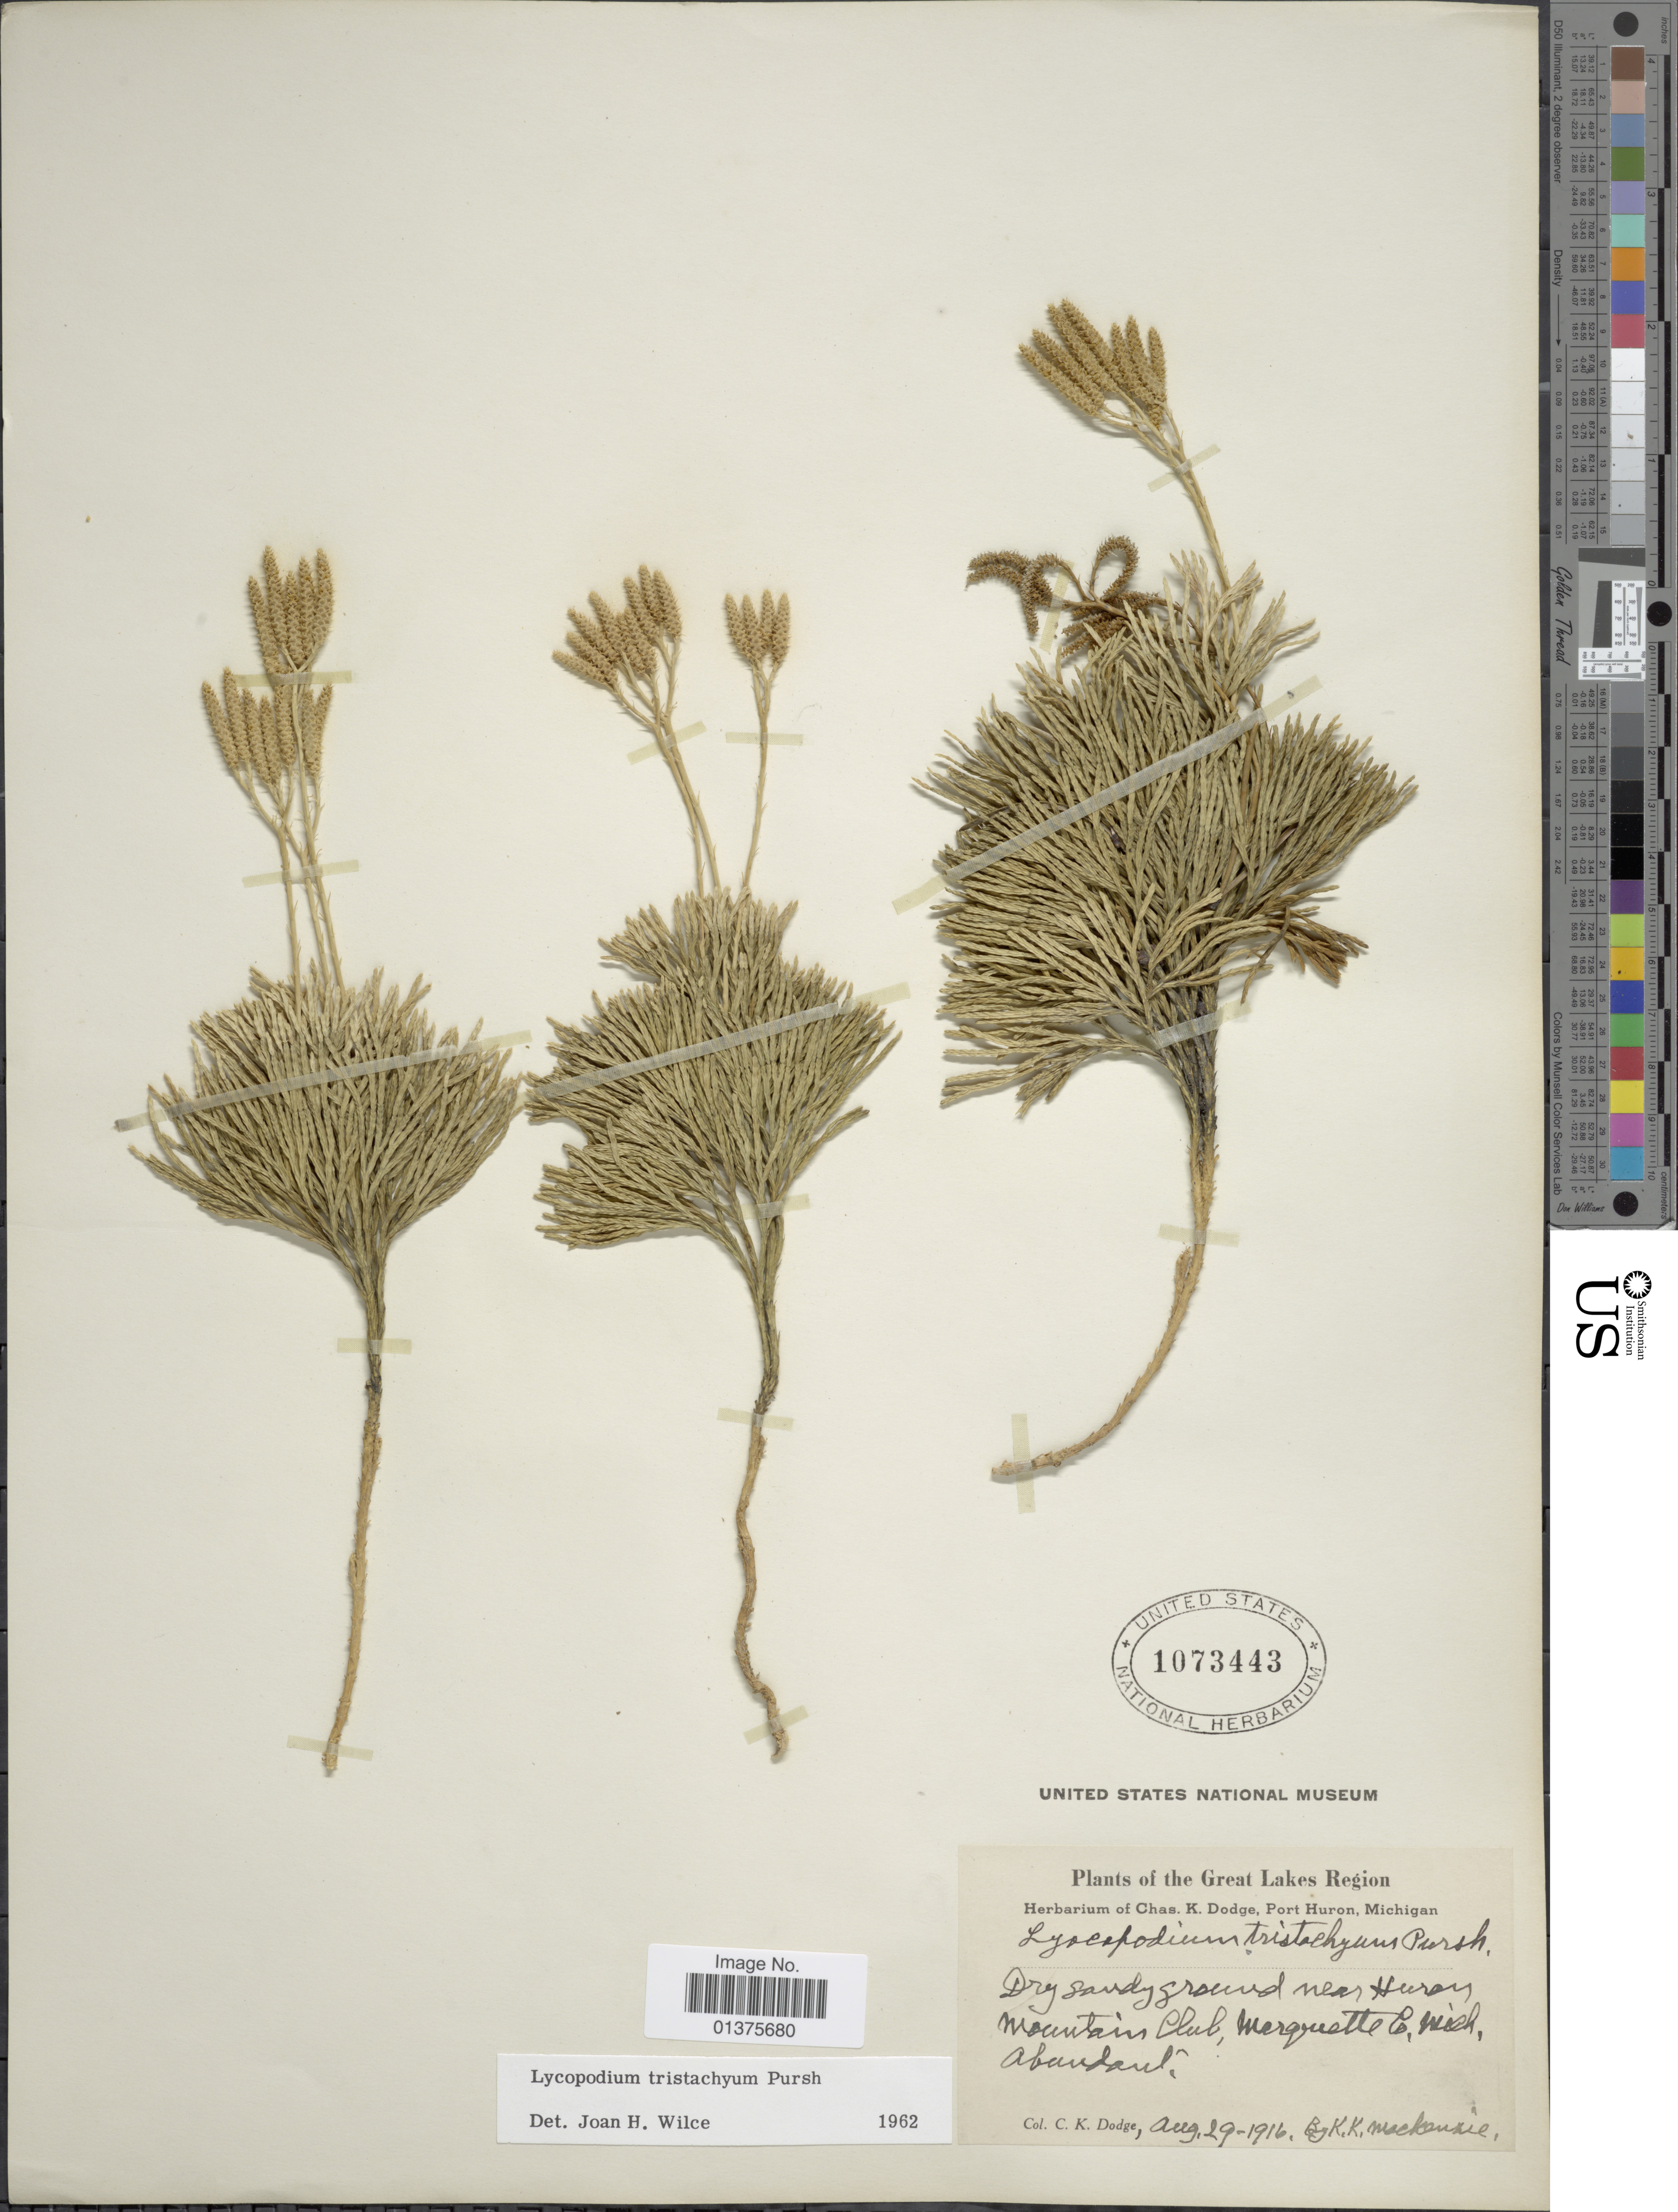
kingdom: Plantae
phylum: Tracheophyta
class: Lycopodiopsida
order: Lycopodiales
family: Lycopodiaceae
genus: Diphasiastrum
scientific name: Diphasiastrum tristachyum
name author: (Pursh) Holub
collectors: C. Dodge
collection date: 1916-08-29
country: United States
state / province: Michigan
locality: Great Lakes Region, near Huron Mountain Club, Marquette Co.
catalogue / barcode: US 1073443